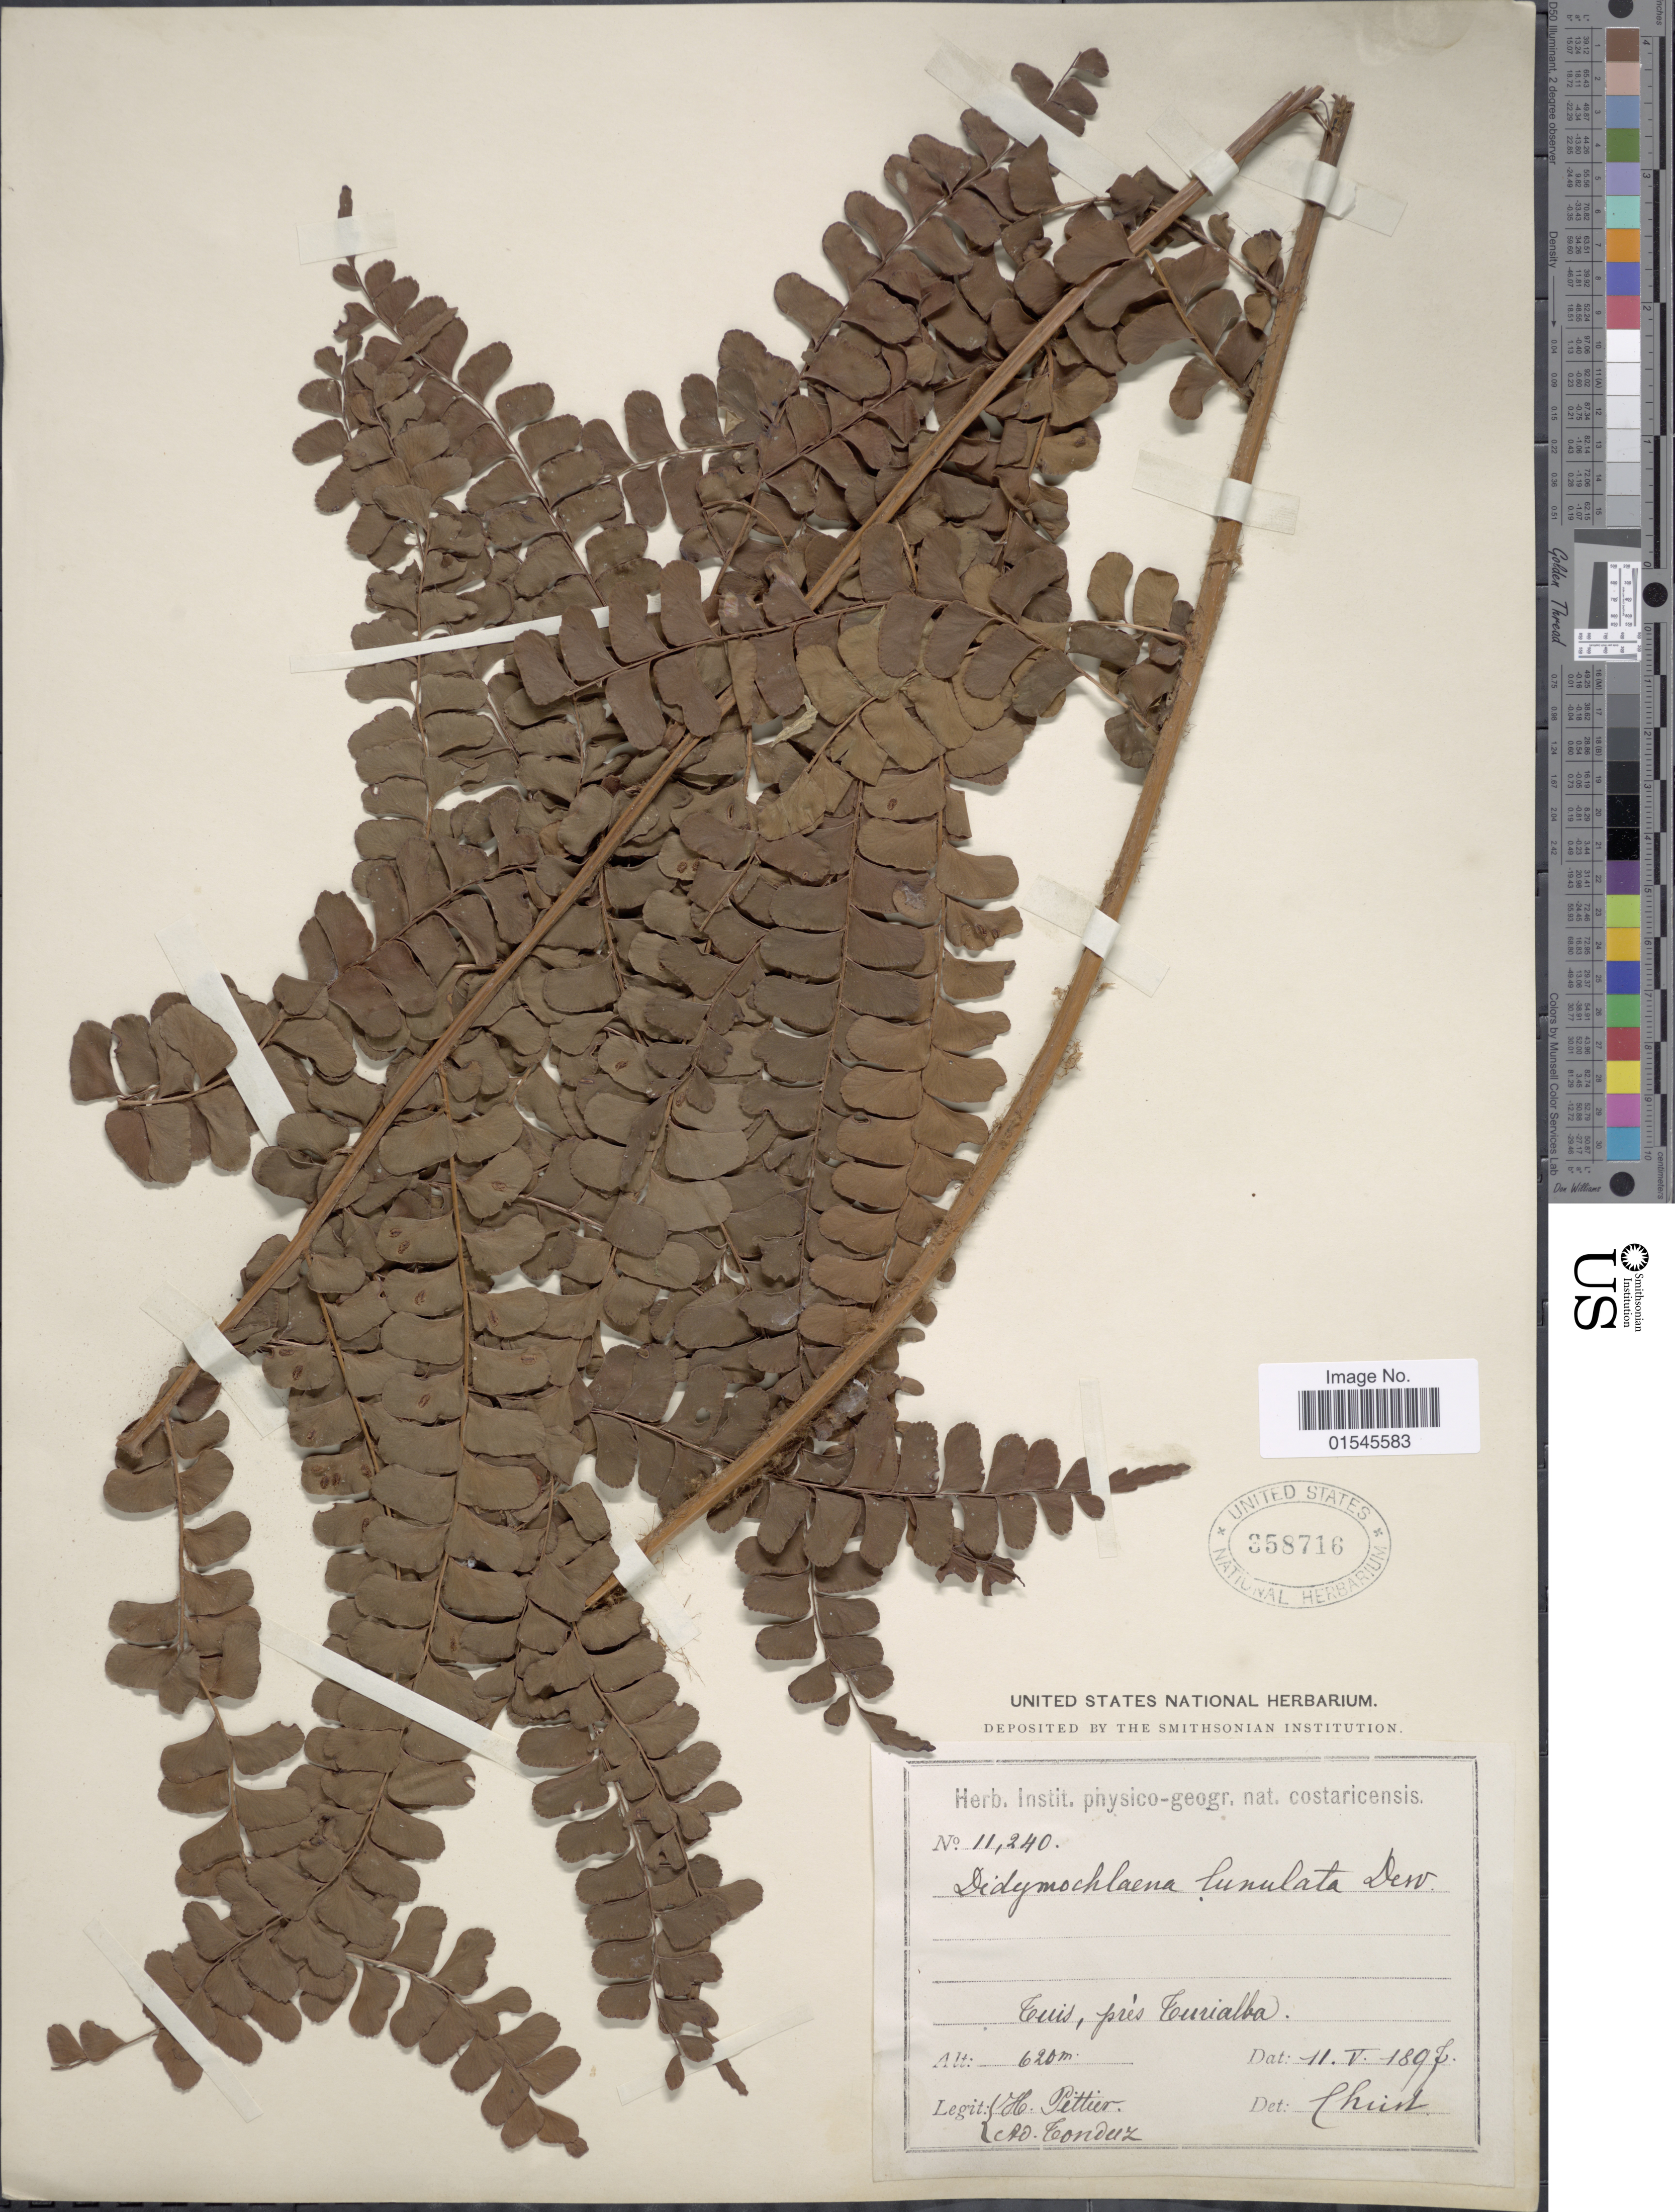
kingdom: Plantae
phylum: Tracheophyta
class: Polypodiopsida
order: Polypodiales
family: Didymochlaenaceae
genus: Didymochlaena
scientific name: Didymochlaena truncatula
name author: (Sw.) J. Sm.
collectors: H. F. Pittier & A. Tonduz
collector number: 11240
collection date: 1897-05-11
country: Costa Rica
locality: Luis, prés Turialba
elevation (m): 620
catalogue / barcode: US 358716